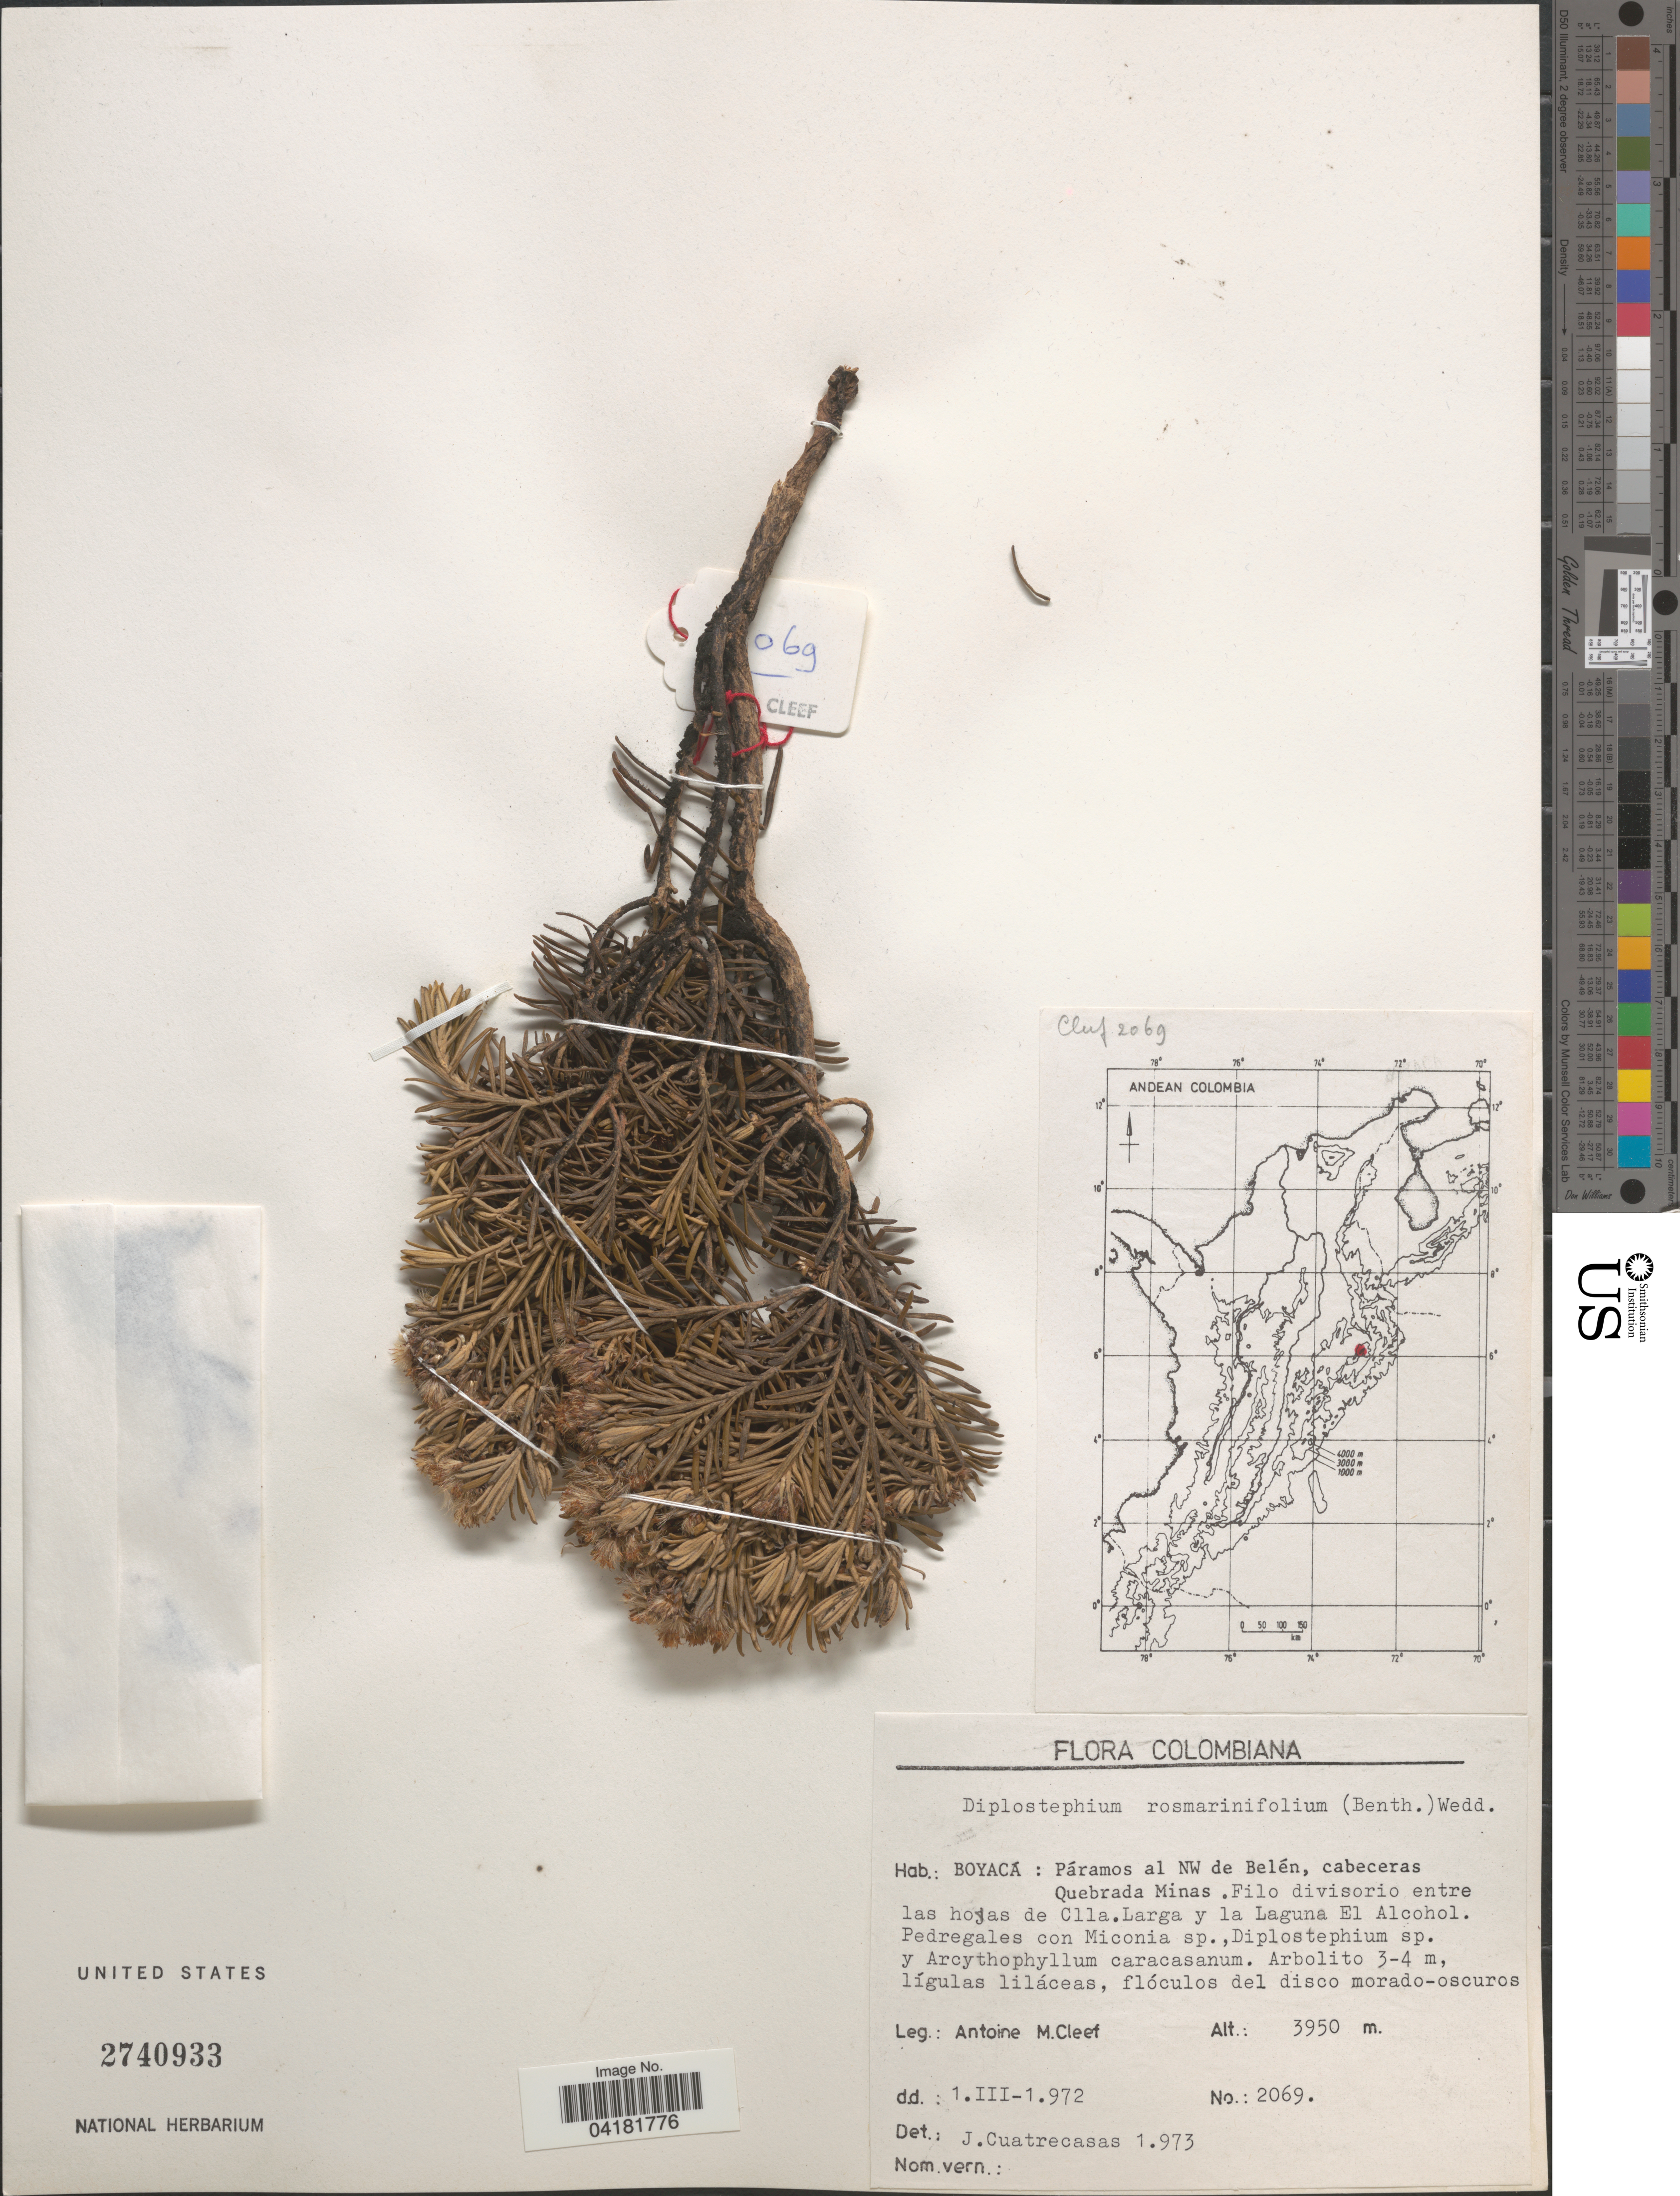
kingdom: Plantae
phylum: Tracheophyta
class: Magnoliopsida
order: Asterales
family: Asteraceae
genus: Linochilus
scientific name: Linochilus rosmarinifolius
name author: Benth.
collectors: A. M. Cleef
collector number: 2069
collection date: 1972-03-01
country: Colombia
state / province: Boyacá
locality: Colombiana. Páramos al NW de Belén, cabeceras Quebrada Minas. Filo divisorio entre las hojas de Clla. Larga y la Laguna El Alcohol.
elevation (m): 3950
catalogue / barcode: US 2740933